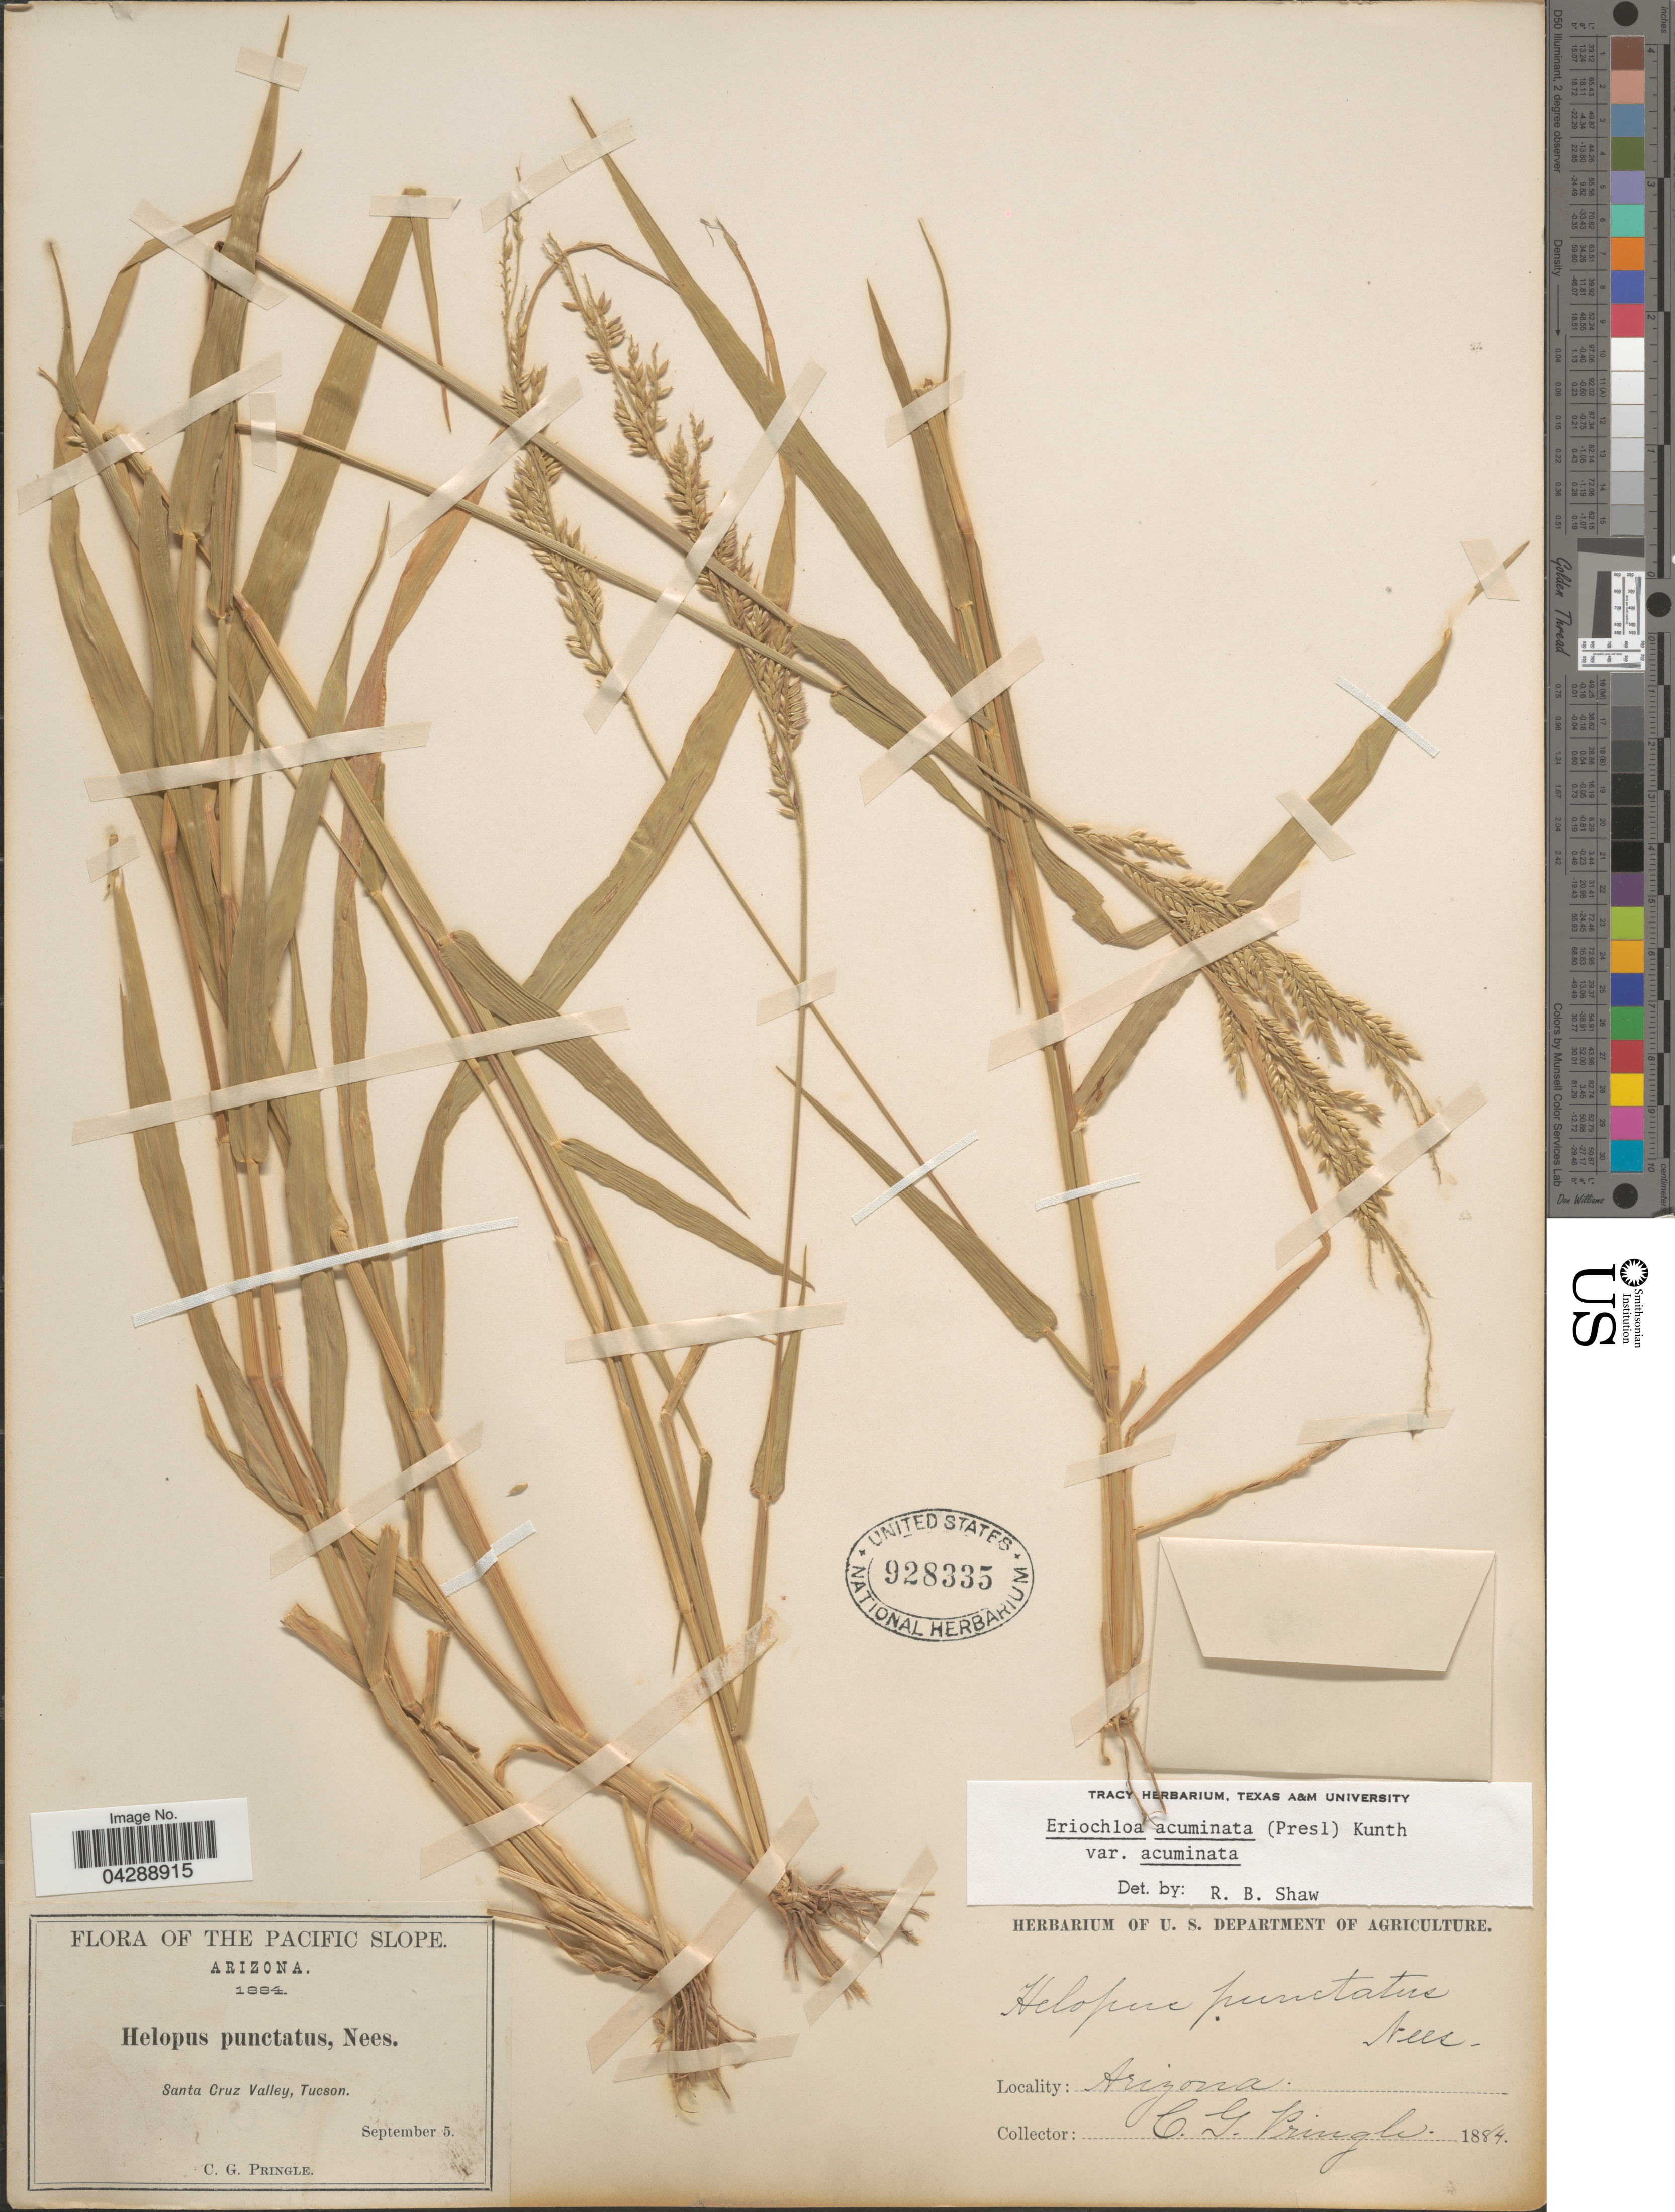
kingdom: Plantae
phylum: Tracheophyta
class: Liliopsida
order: Poales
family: Poaceae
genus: Eriochloa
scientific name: Eriochloa acuminata var. acuminata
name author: (J. Presl) Kunth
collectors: C. G. Pringle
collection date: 1884-09-05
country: United States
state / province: Arizona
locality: The Pacific Slope. Santa Cruz Valley, Tucson.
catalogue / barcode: US 928335